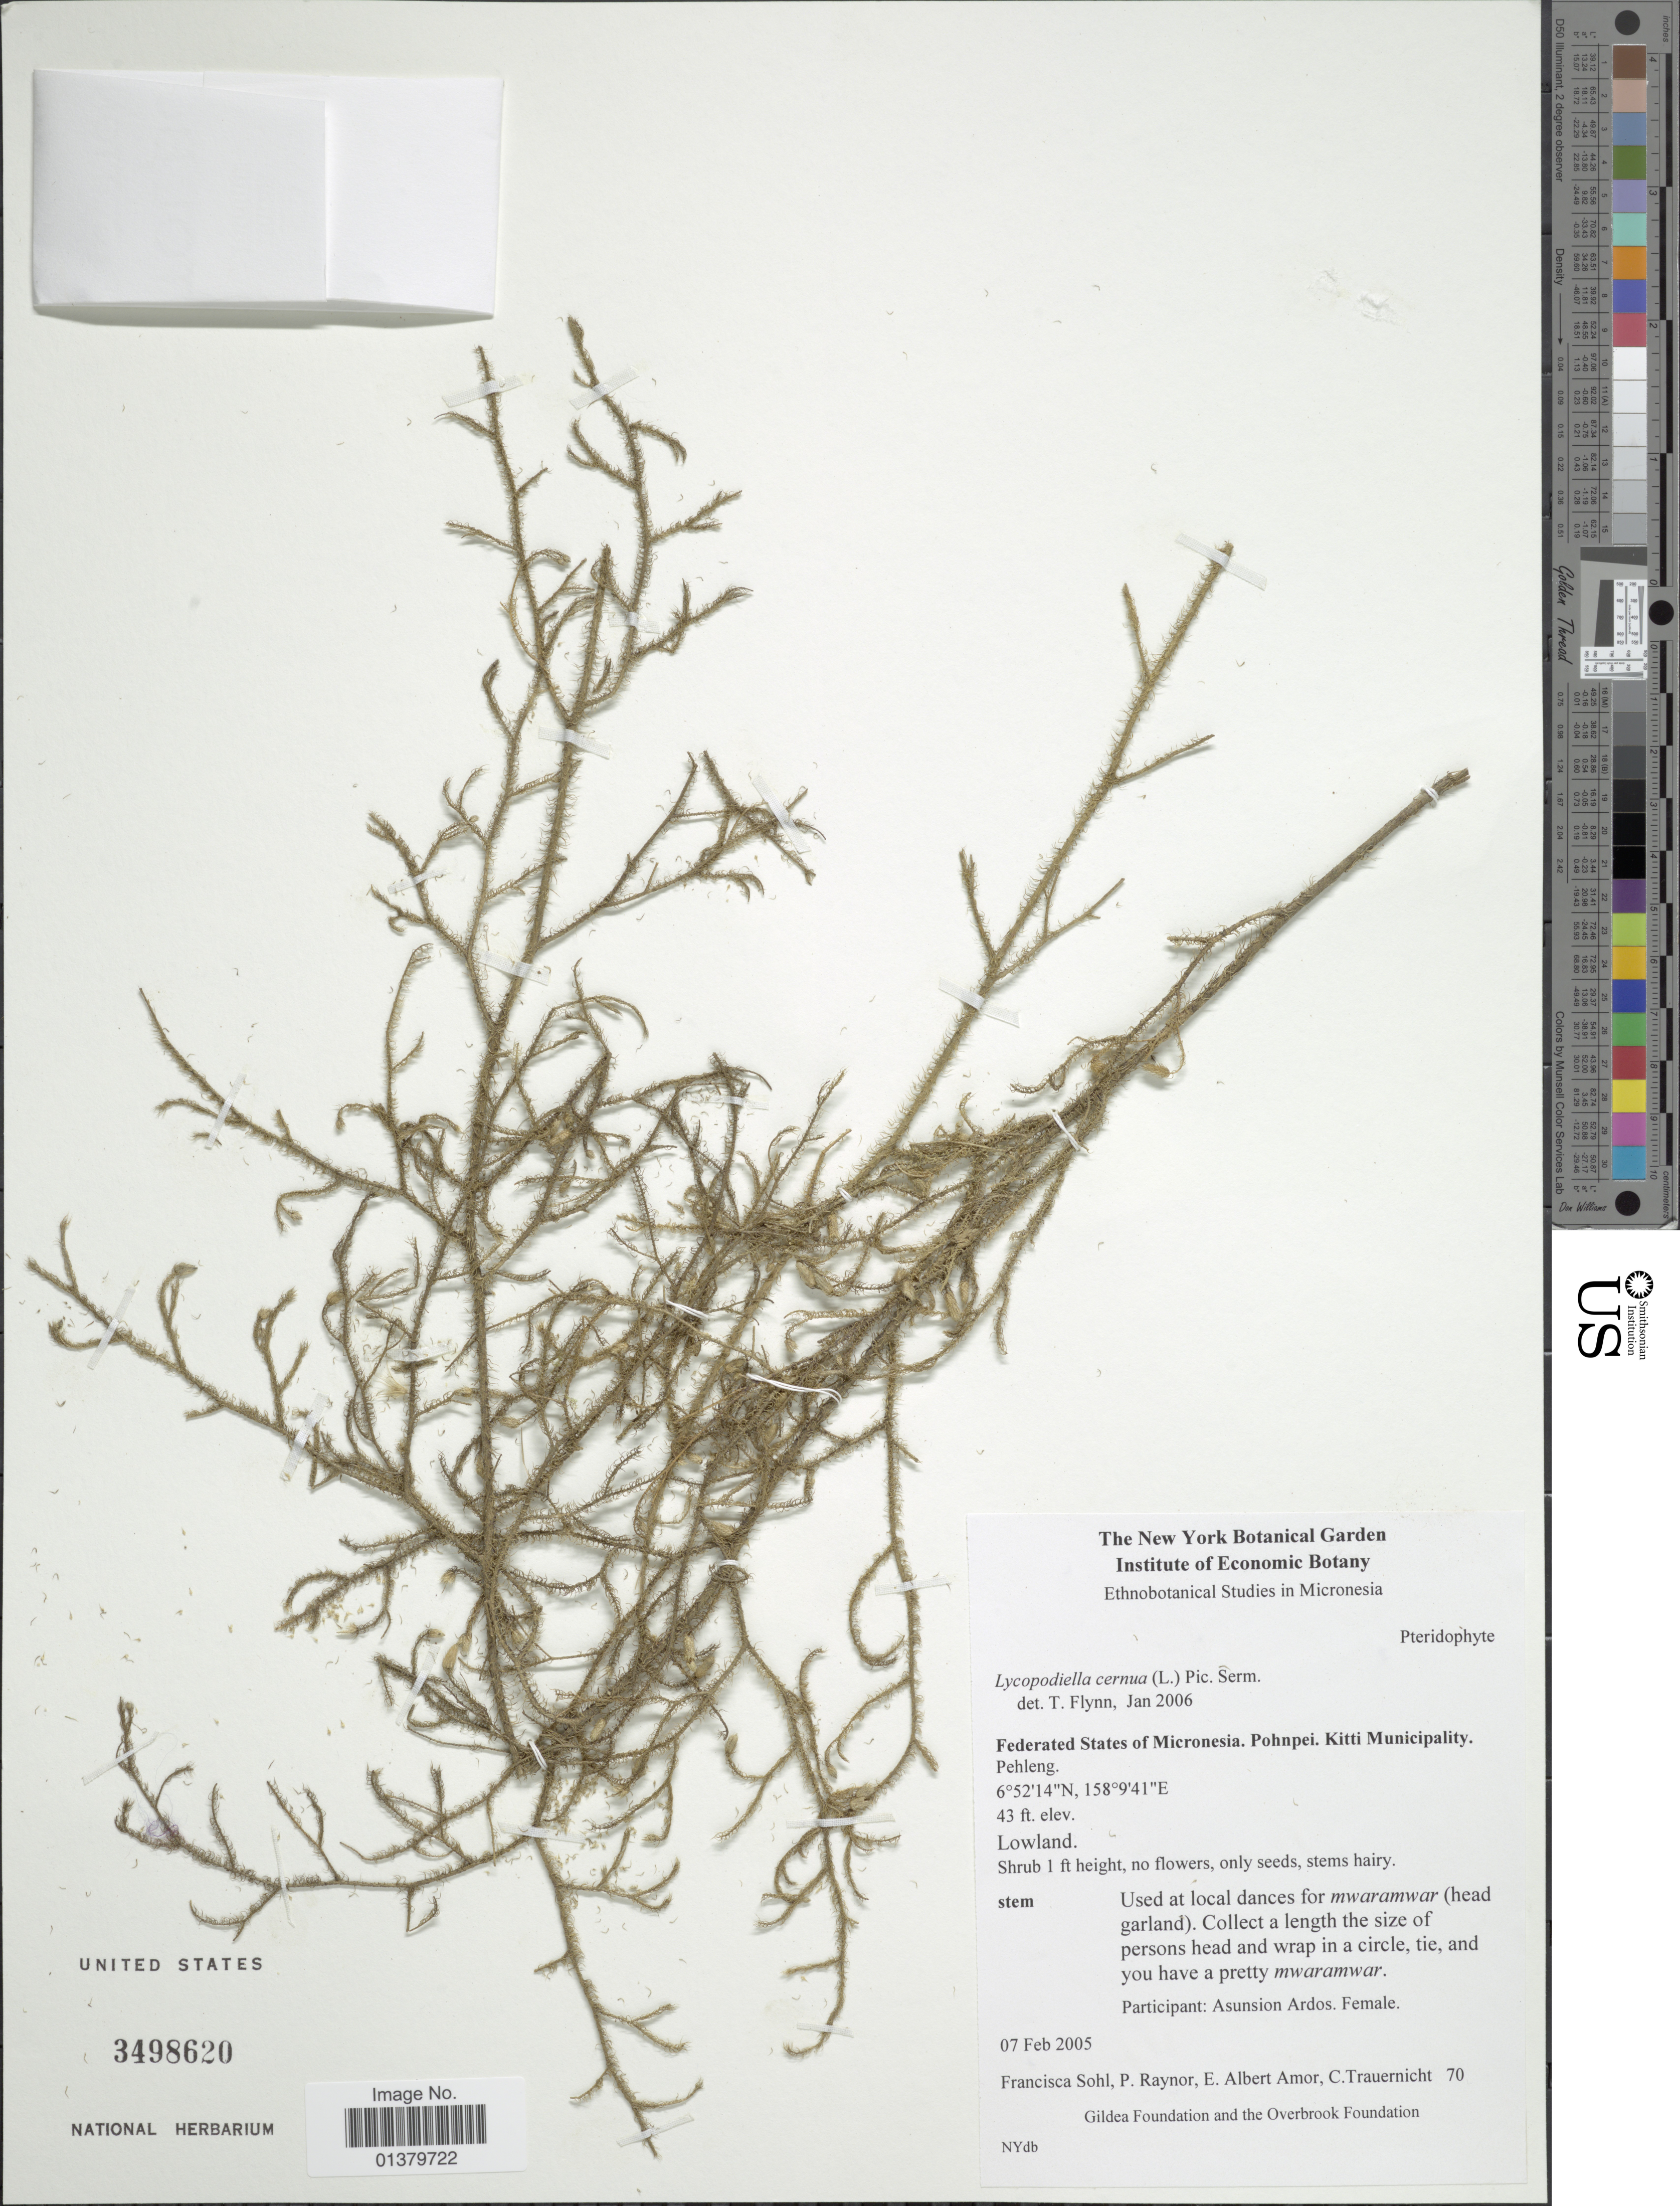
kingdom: Plantae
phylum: Tracheophyta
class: Lycopodiopsida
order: Lycopodiales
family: Lycopodiaceae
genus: Palhinhaea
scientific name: Palhinhaea cernua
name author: (L.) Vasc. & Franco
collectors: F. Sohl, P. Raynor, E. A. Amor & C. Trauernicht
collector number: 70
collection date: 2005-02-07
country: Micronesia, Federated States of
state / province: Pohnpei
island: Pohnpei [Ponape]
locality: Federated States of Micronesia, Kitti Municipality Pehleng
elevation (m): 13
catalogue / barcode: US 349862